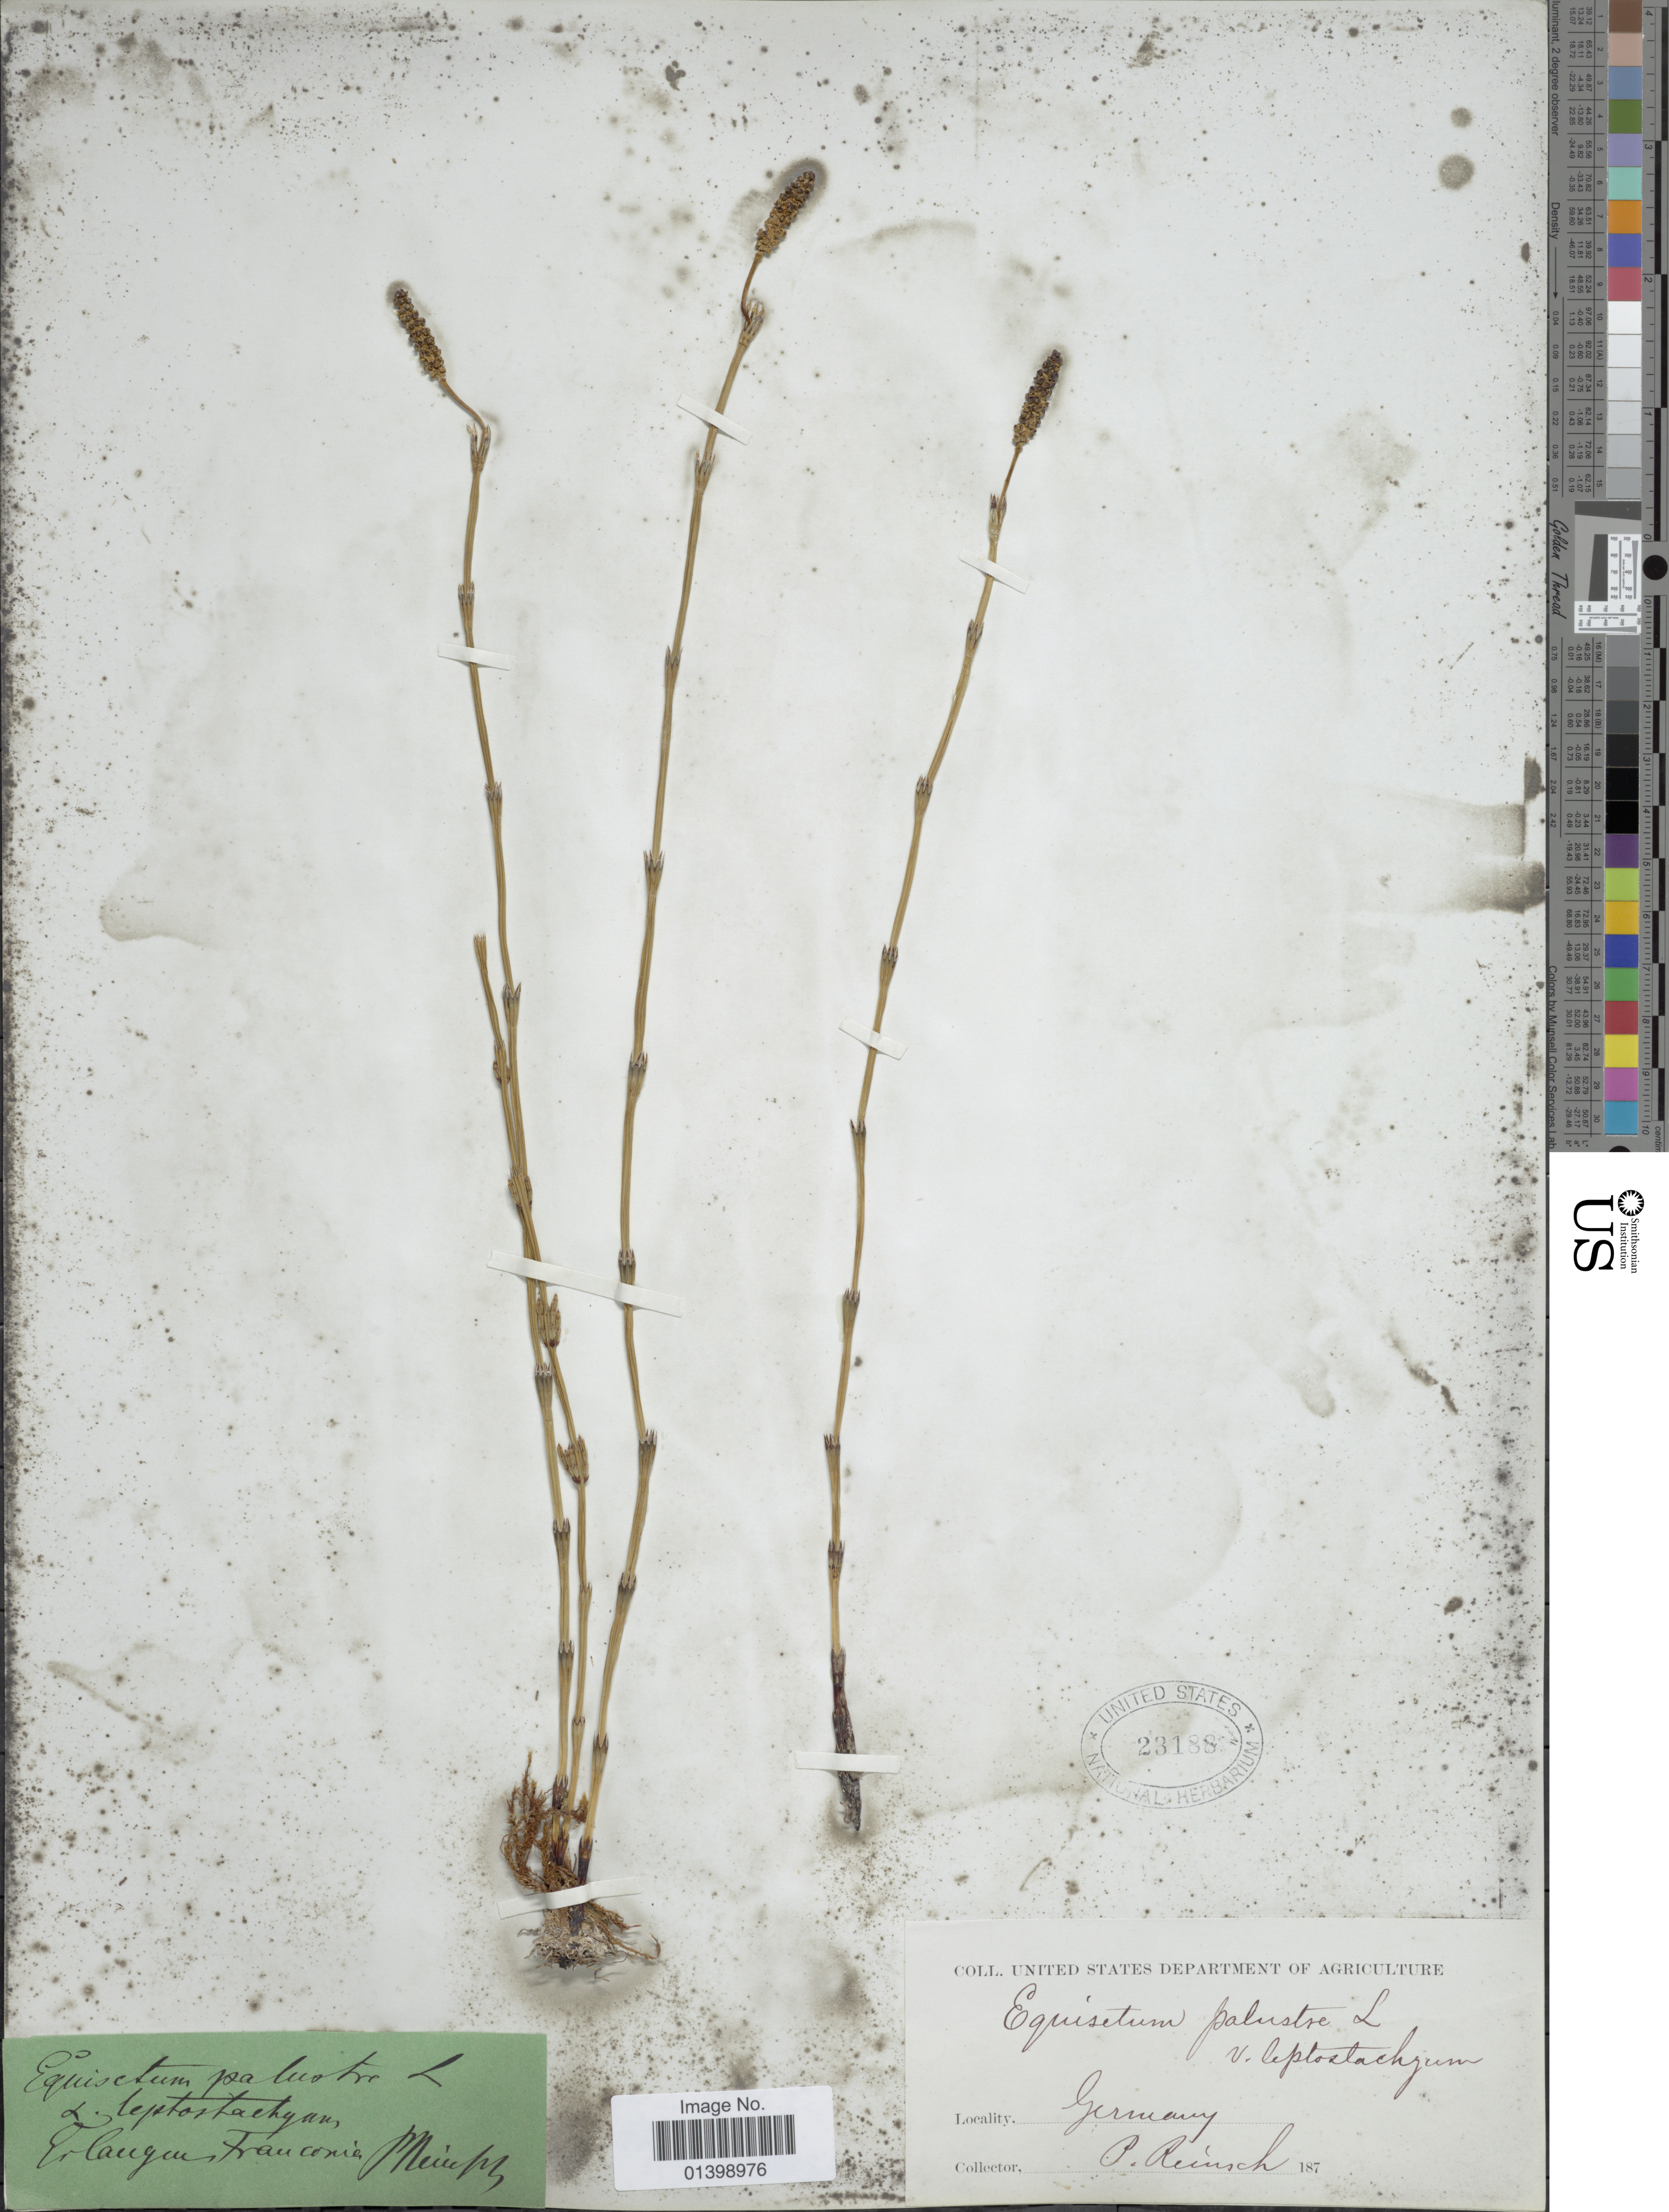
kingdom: Plantae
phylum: Tracheophyta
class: Polypodiopsida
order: Equisetales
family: Equisetaceae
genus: Equisetum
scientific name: Equisetum palustre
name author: L.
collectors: P.F. Reinsch (herbarium)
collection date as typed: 187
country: Germany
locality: Erlangen franconie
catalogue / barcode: US 23188